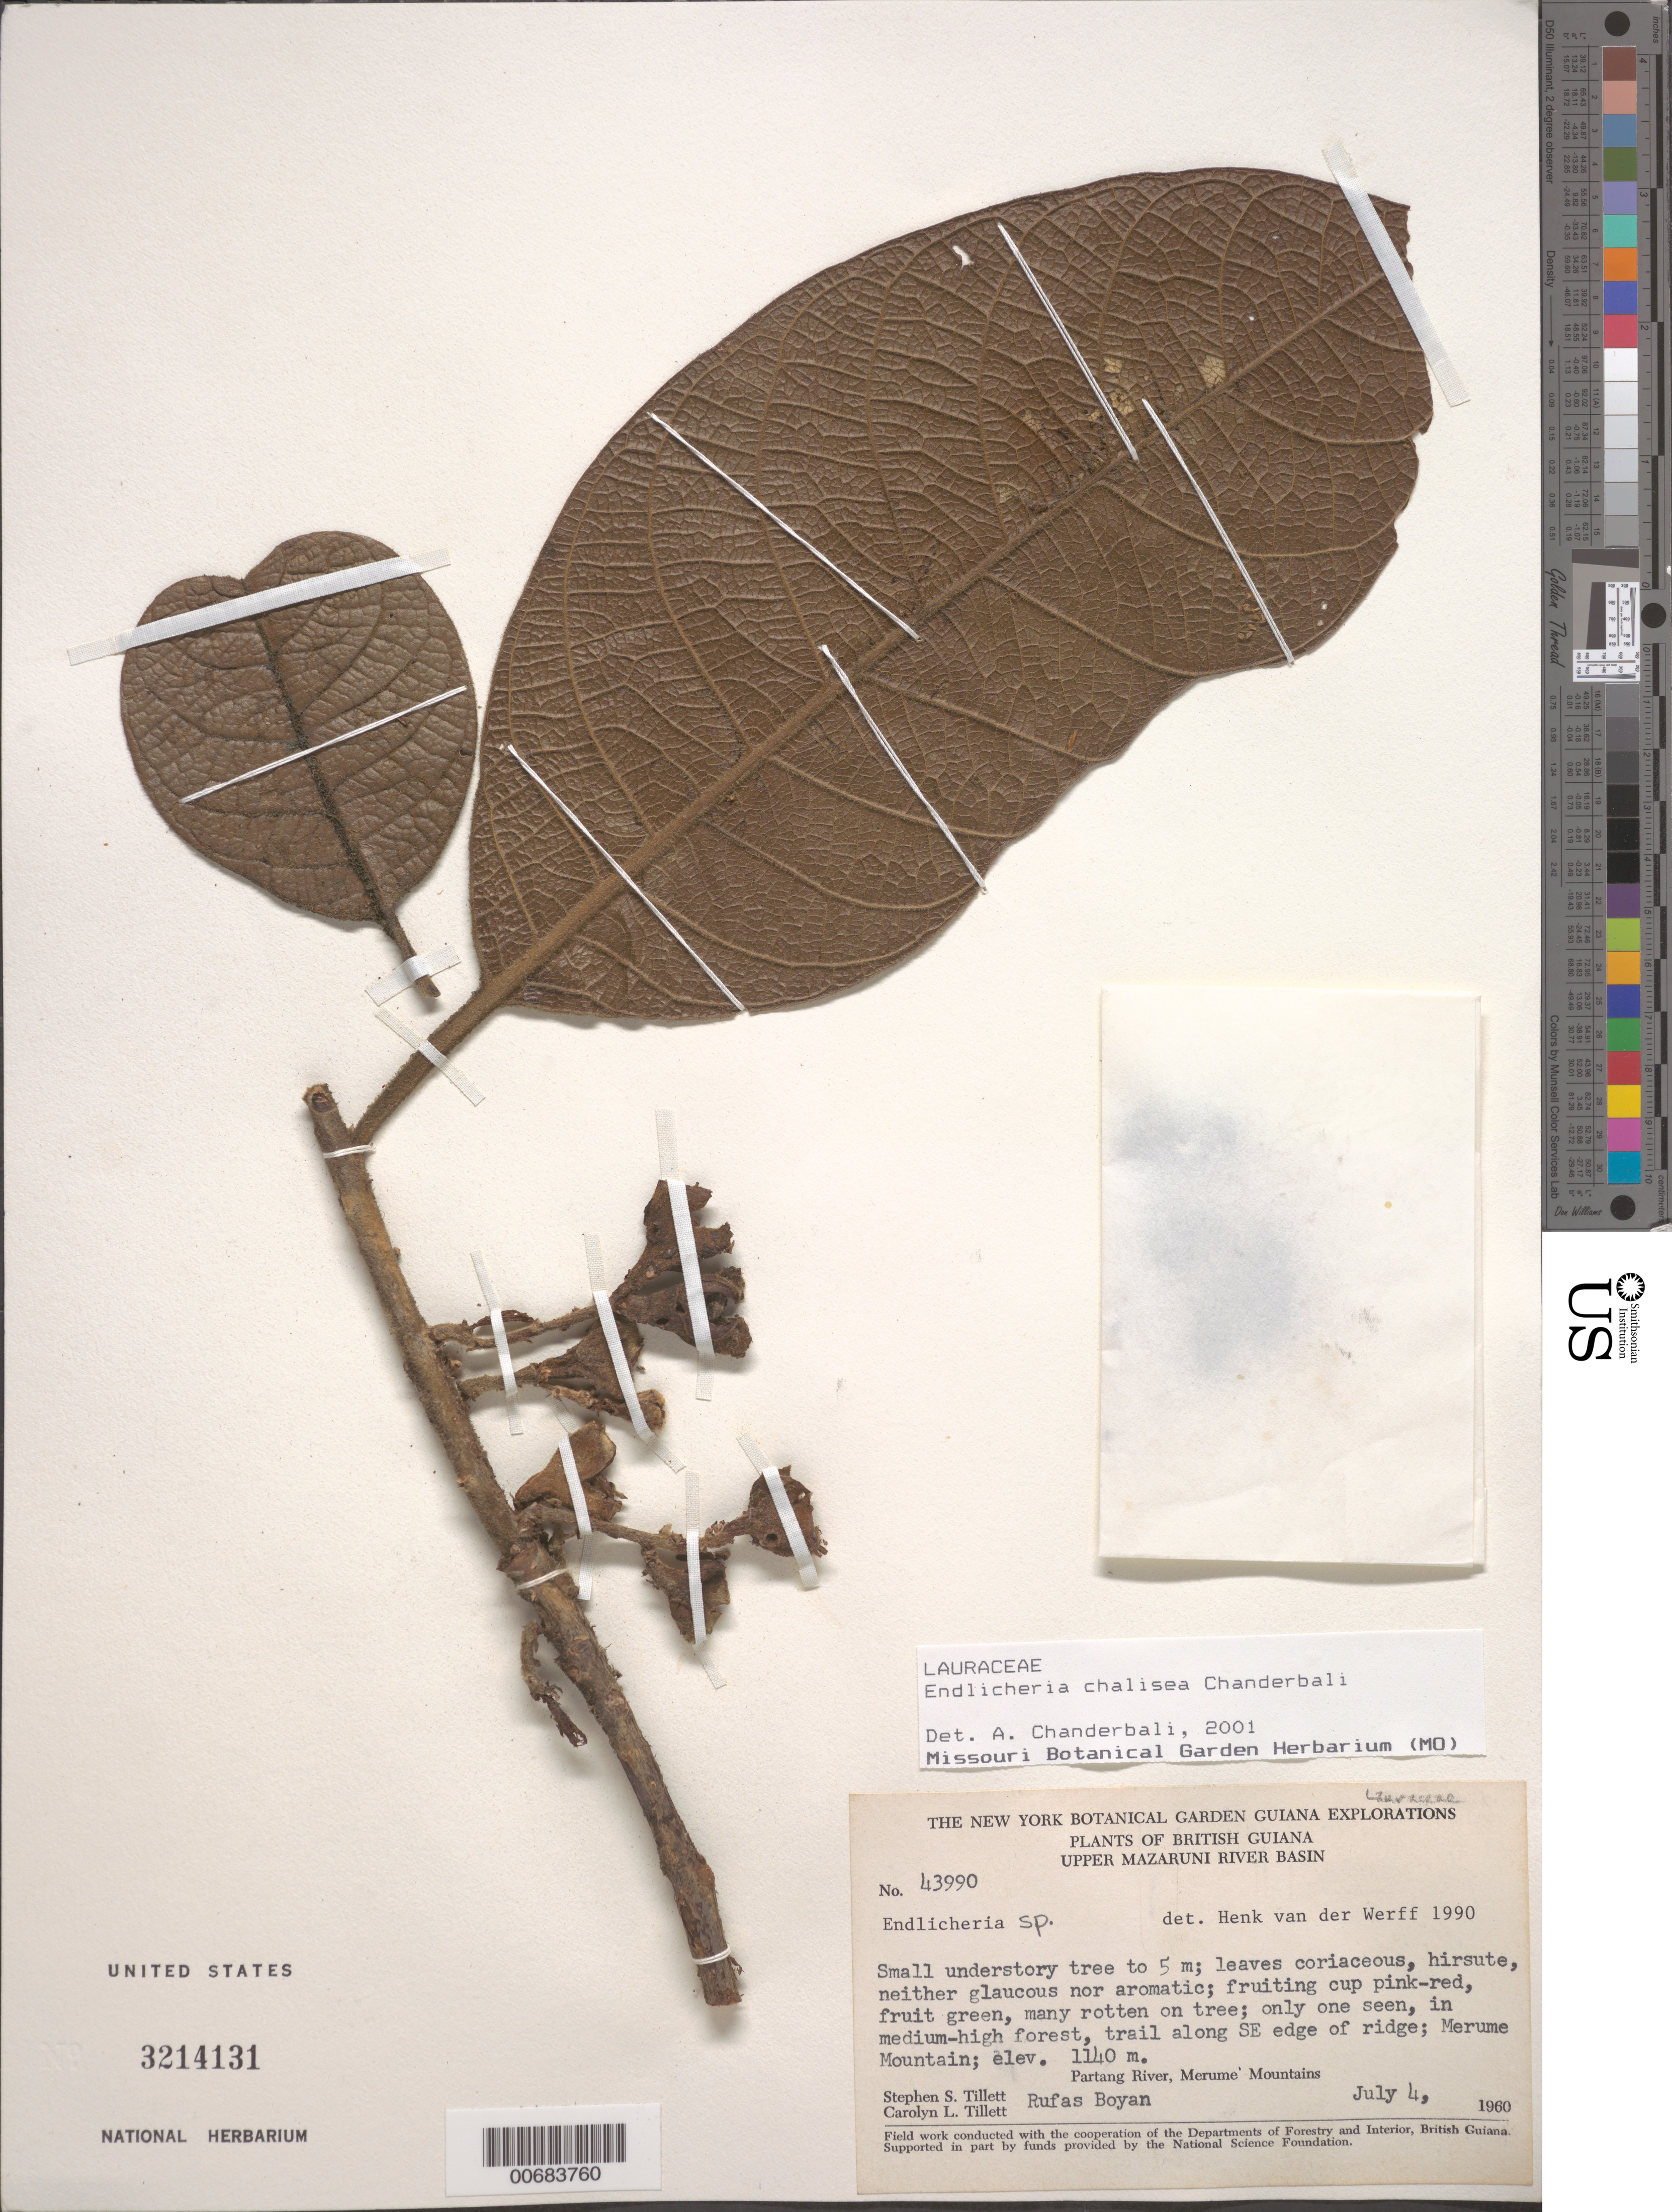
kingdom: Plantae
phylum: Tracheophyta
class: Magnoliopsida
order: Laurales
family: Lauraceae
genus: Endlicheria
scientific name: Endlicheria chalisea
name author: Chanderb.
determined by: Chanderbali, Andre Shashi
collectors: S. S. Tillett, C. L. Tillett & R. Boyan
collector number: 43990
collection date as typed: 4-Jul-60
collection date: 1960-07-04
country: Guyana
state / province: Cuyuni-Mazaruni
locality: Merume Mts., Partang R., upper Mazaruni River Basin; trail along SE ridge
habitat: Medium high forest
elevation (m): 1143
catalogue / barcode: US 3214131